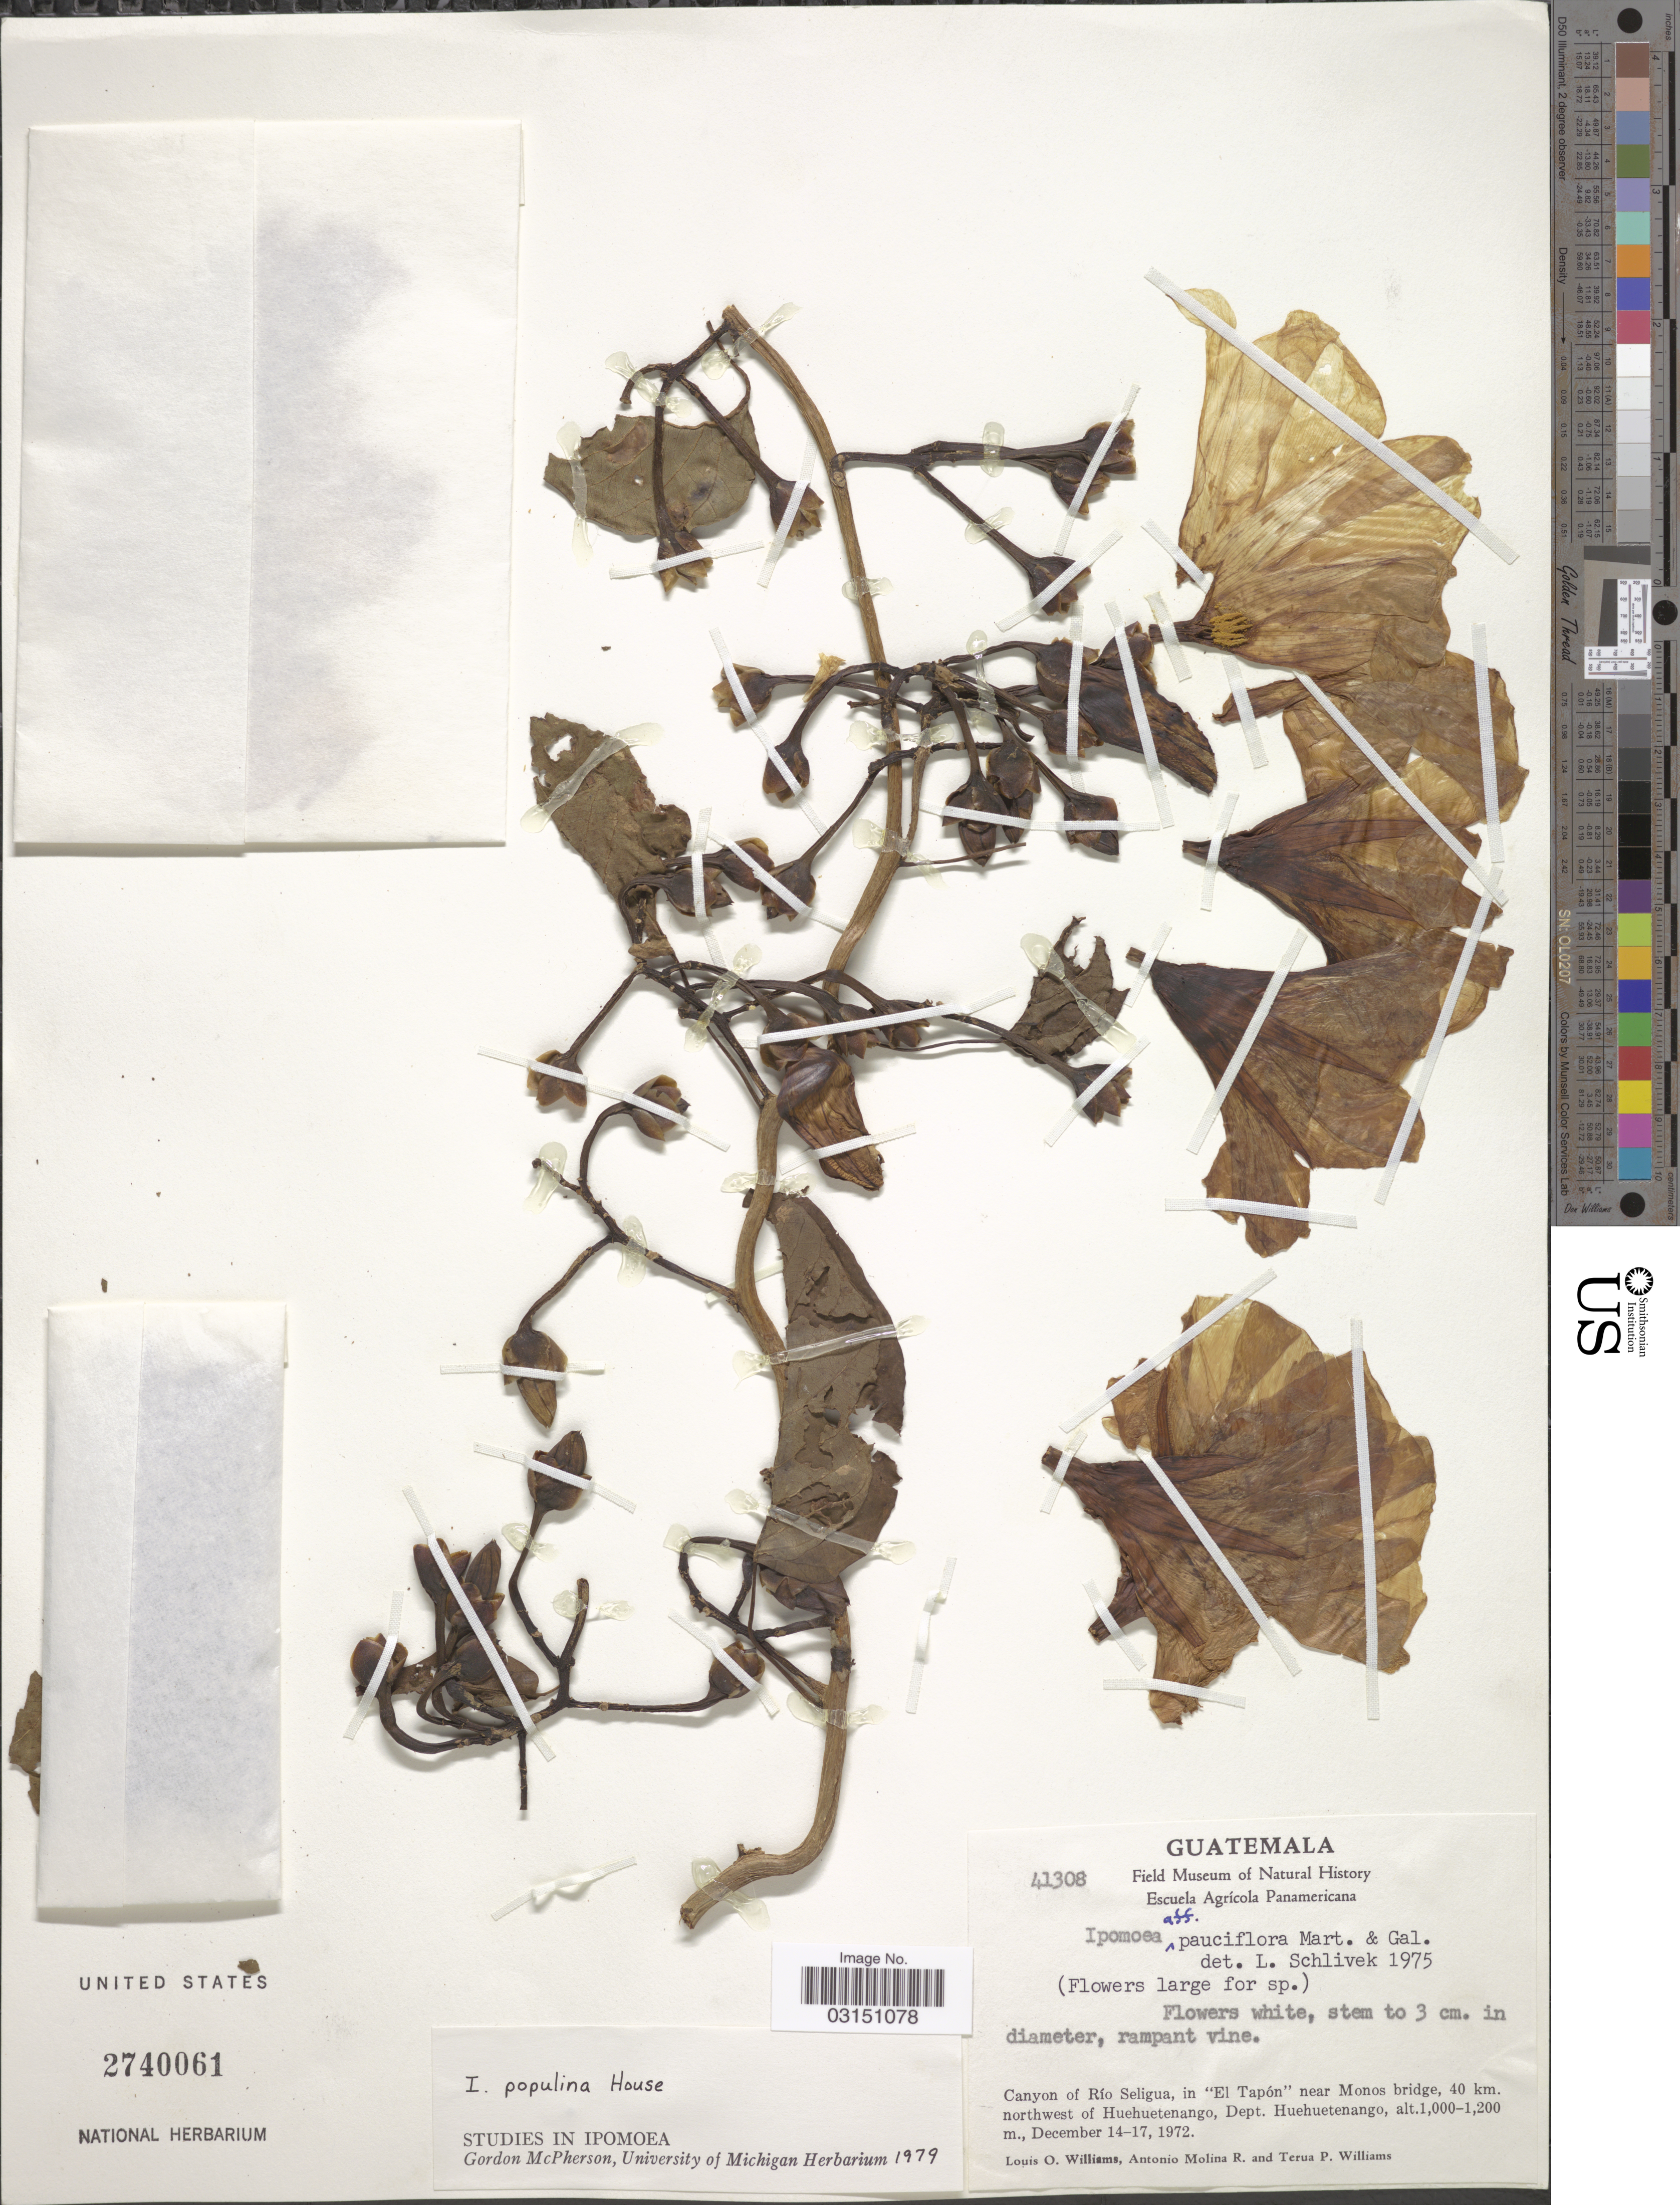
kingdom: Plantae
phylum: Tracheophyta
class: Magnoliopsida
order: Solanales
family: Convolvulaceae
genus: Ipomoea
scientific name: Ipomoea populina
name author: House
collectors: L. O. Williams, A. Molina R. & T. Williams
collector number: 41308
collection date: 1972-12-14/1972-12-17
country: Guatemala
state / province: Huehuetenango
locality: Canyon of Río Seligua, in "El Tapón" near Monos bridge, 40 km. northwest of Huehuetenango, Dept. Huehuetenango.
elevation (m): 1000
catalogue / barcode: US 2740061